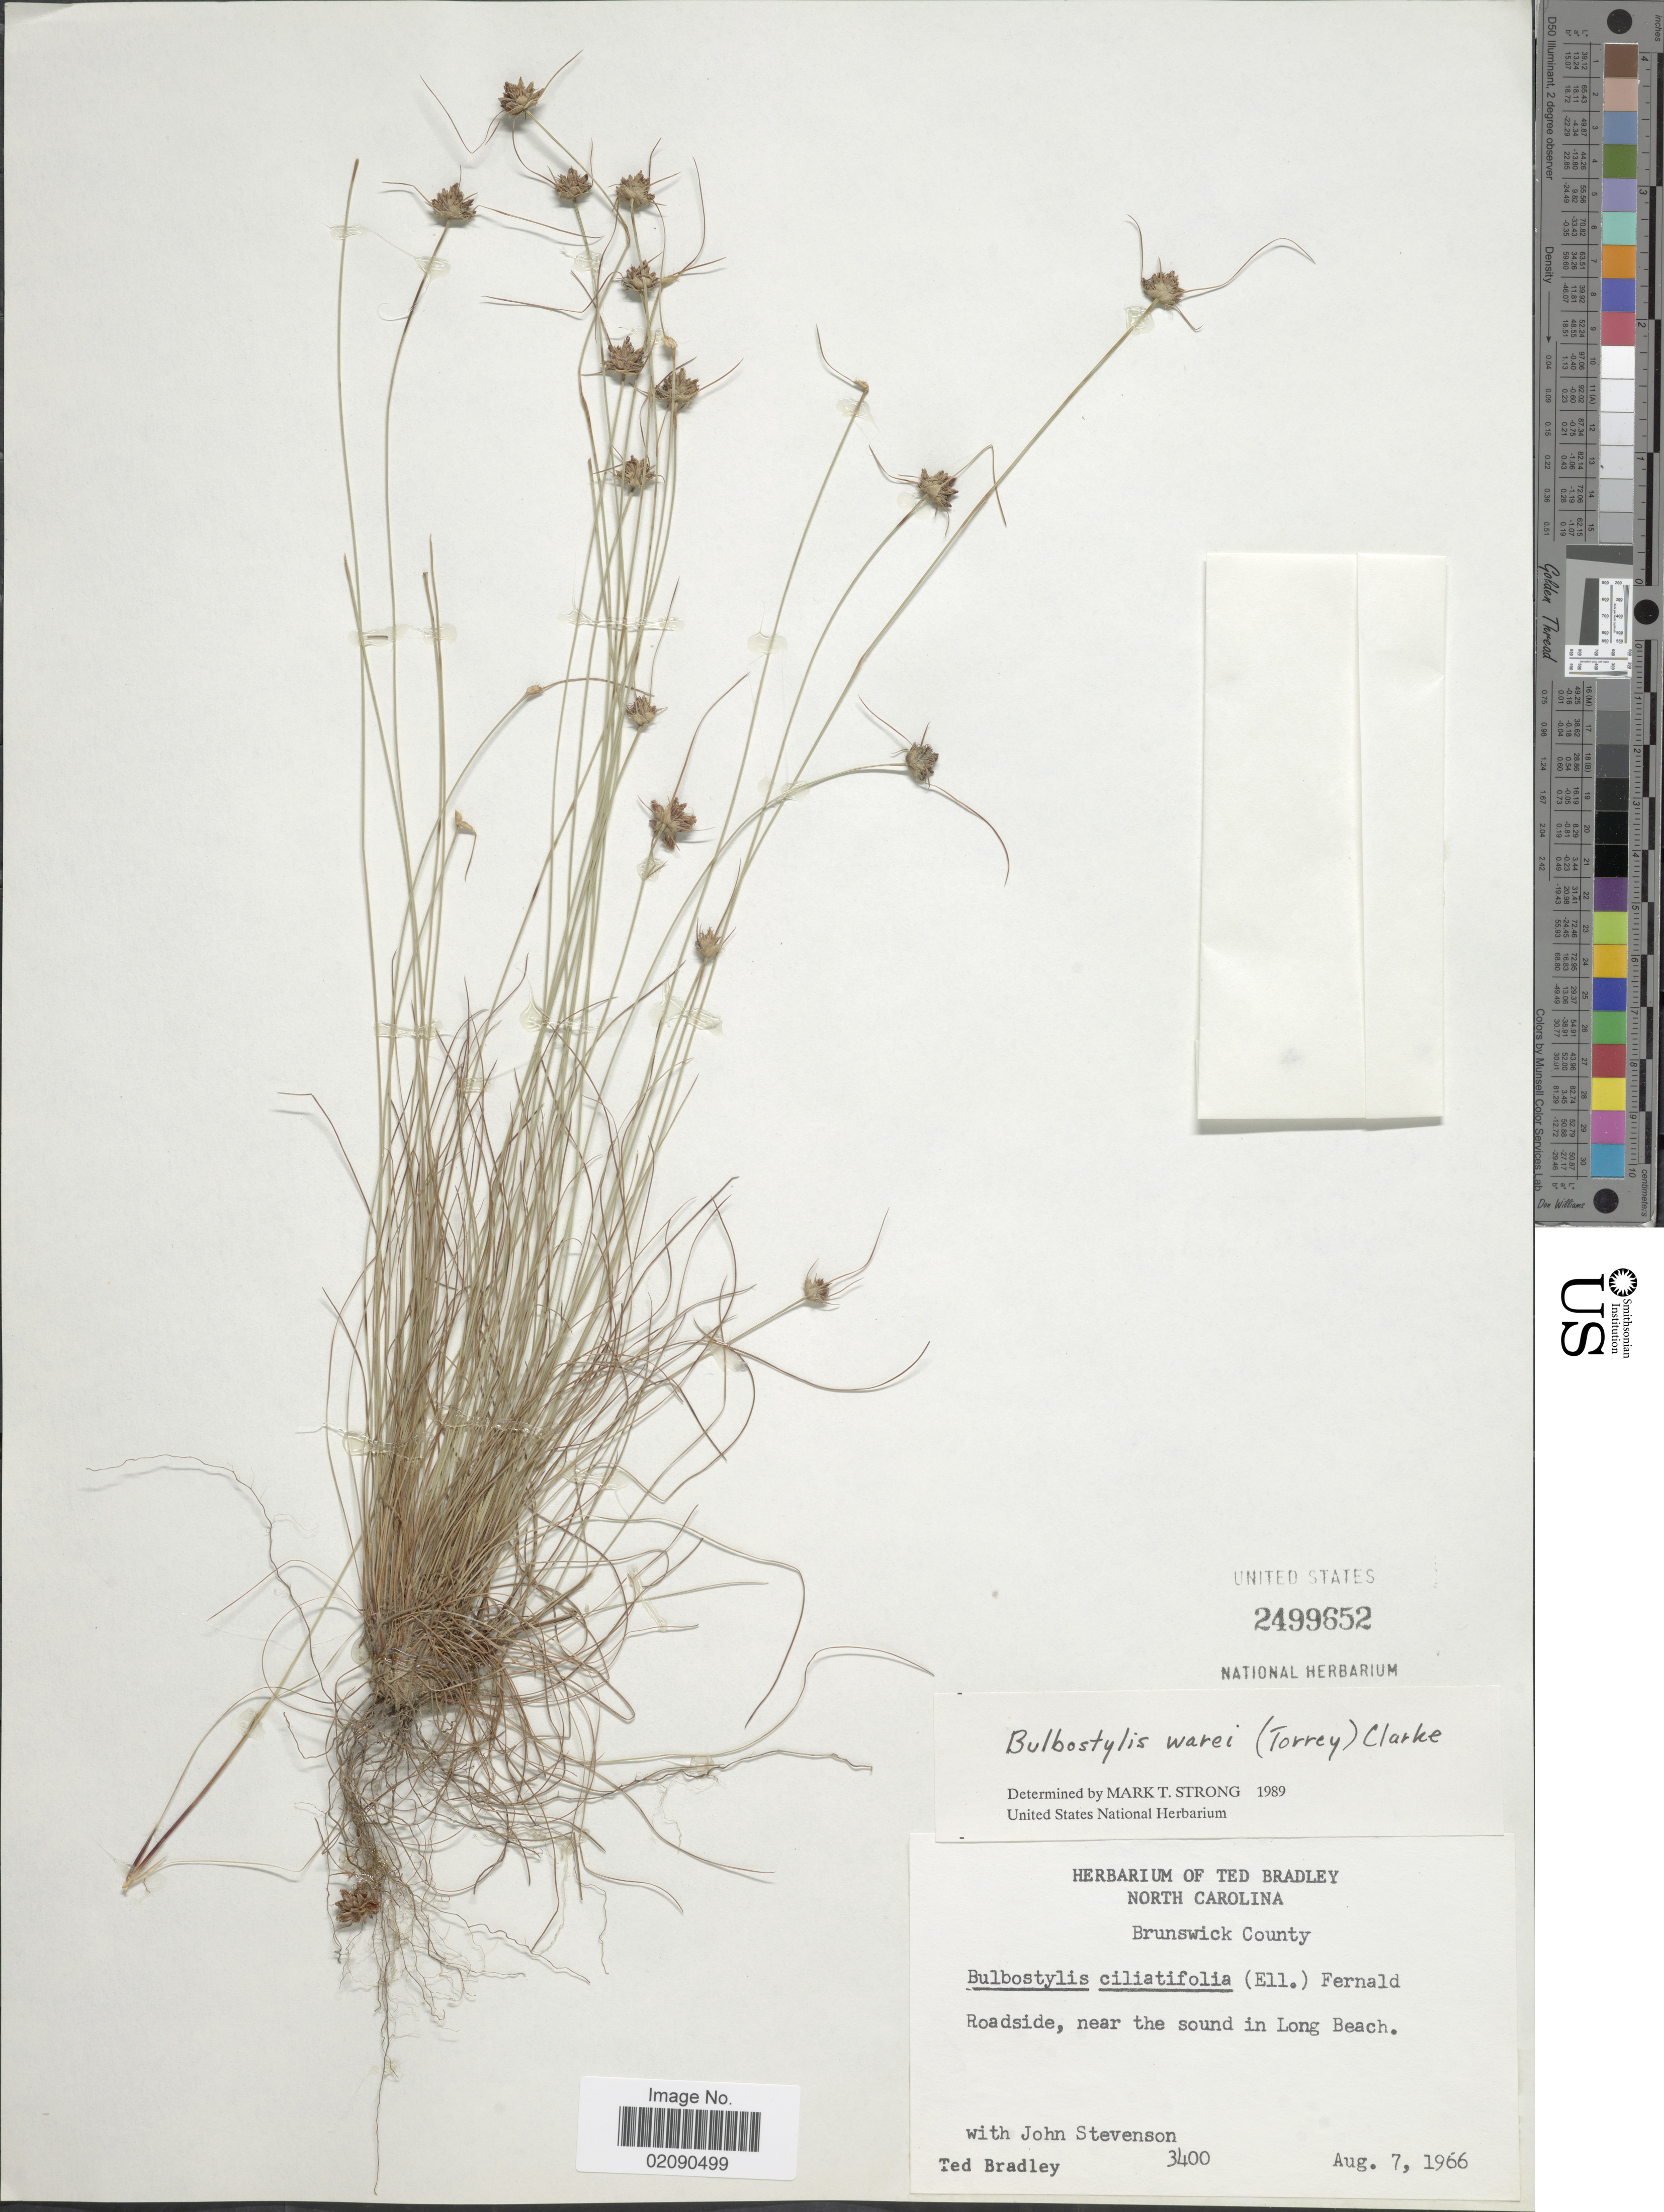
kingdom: Plantae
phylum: Tracheophyta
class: Liliopsida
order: Poales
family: Cyperaceae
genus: Bulbostylis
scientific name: Bulbostylis warei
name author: (Torr.) C.B. Clarke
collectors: T. Bradley & J. Stevenson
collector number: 3400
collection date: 1966-08-07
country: United States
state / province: North Carolina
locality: Brunswick County, Roadside, near the sound in Long Beach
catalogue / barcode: US 2499652